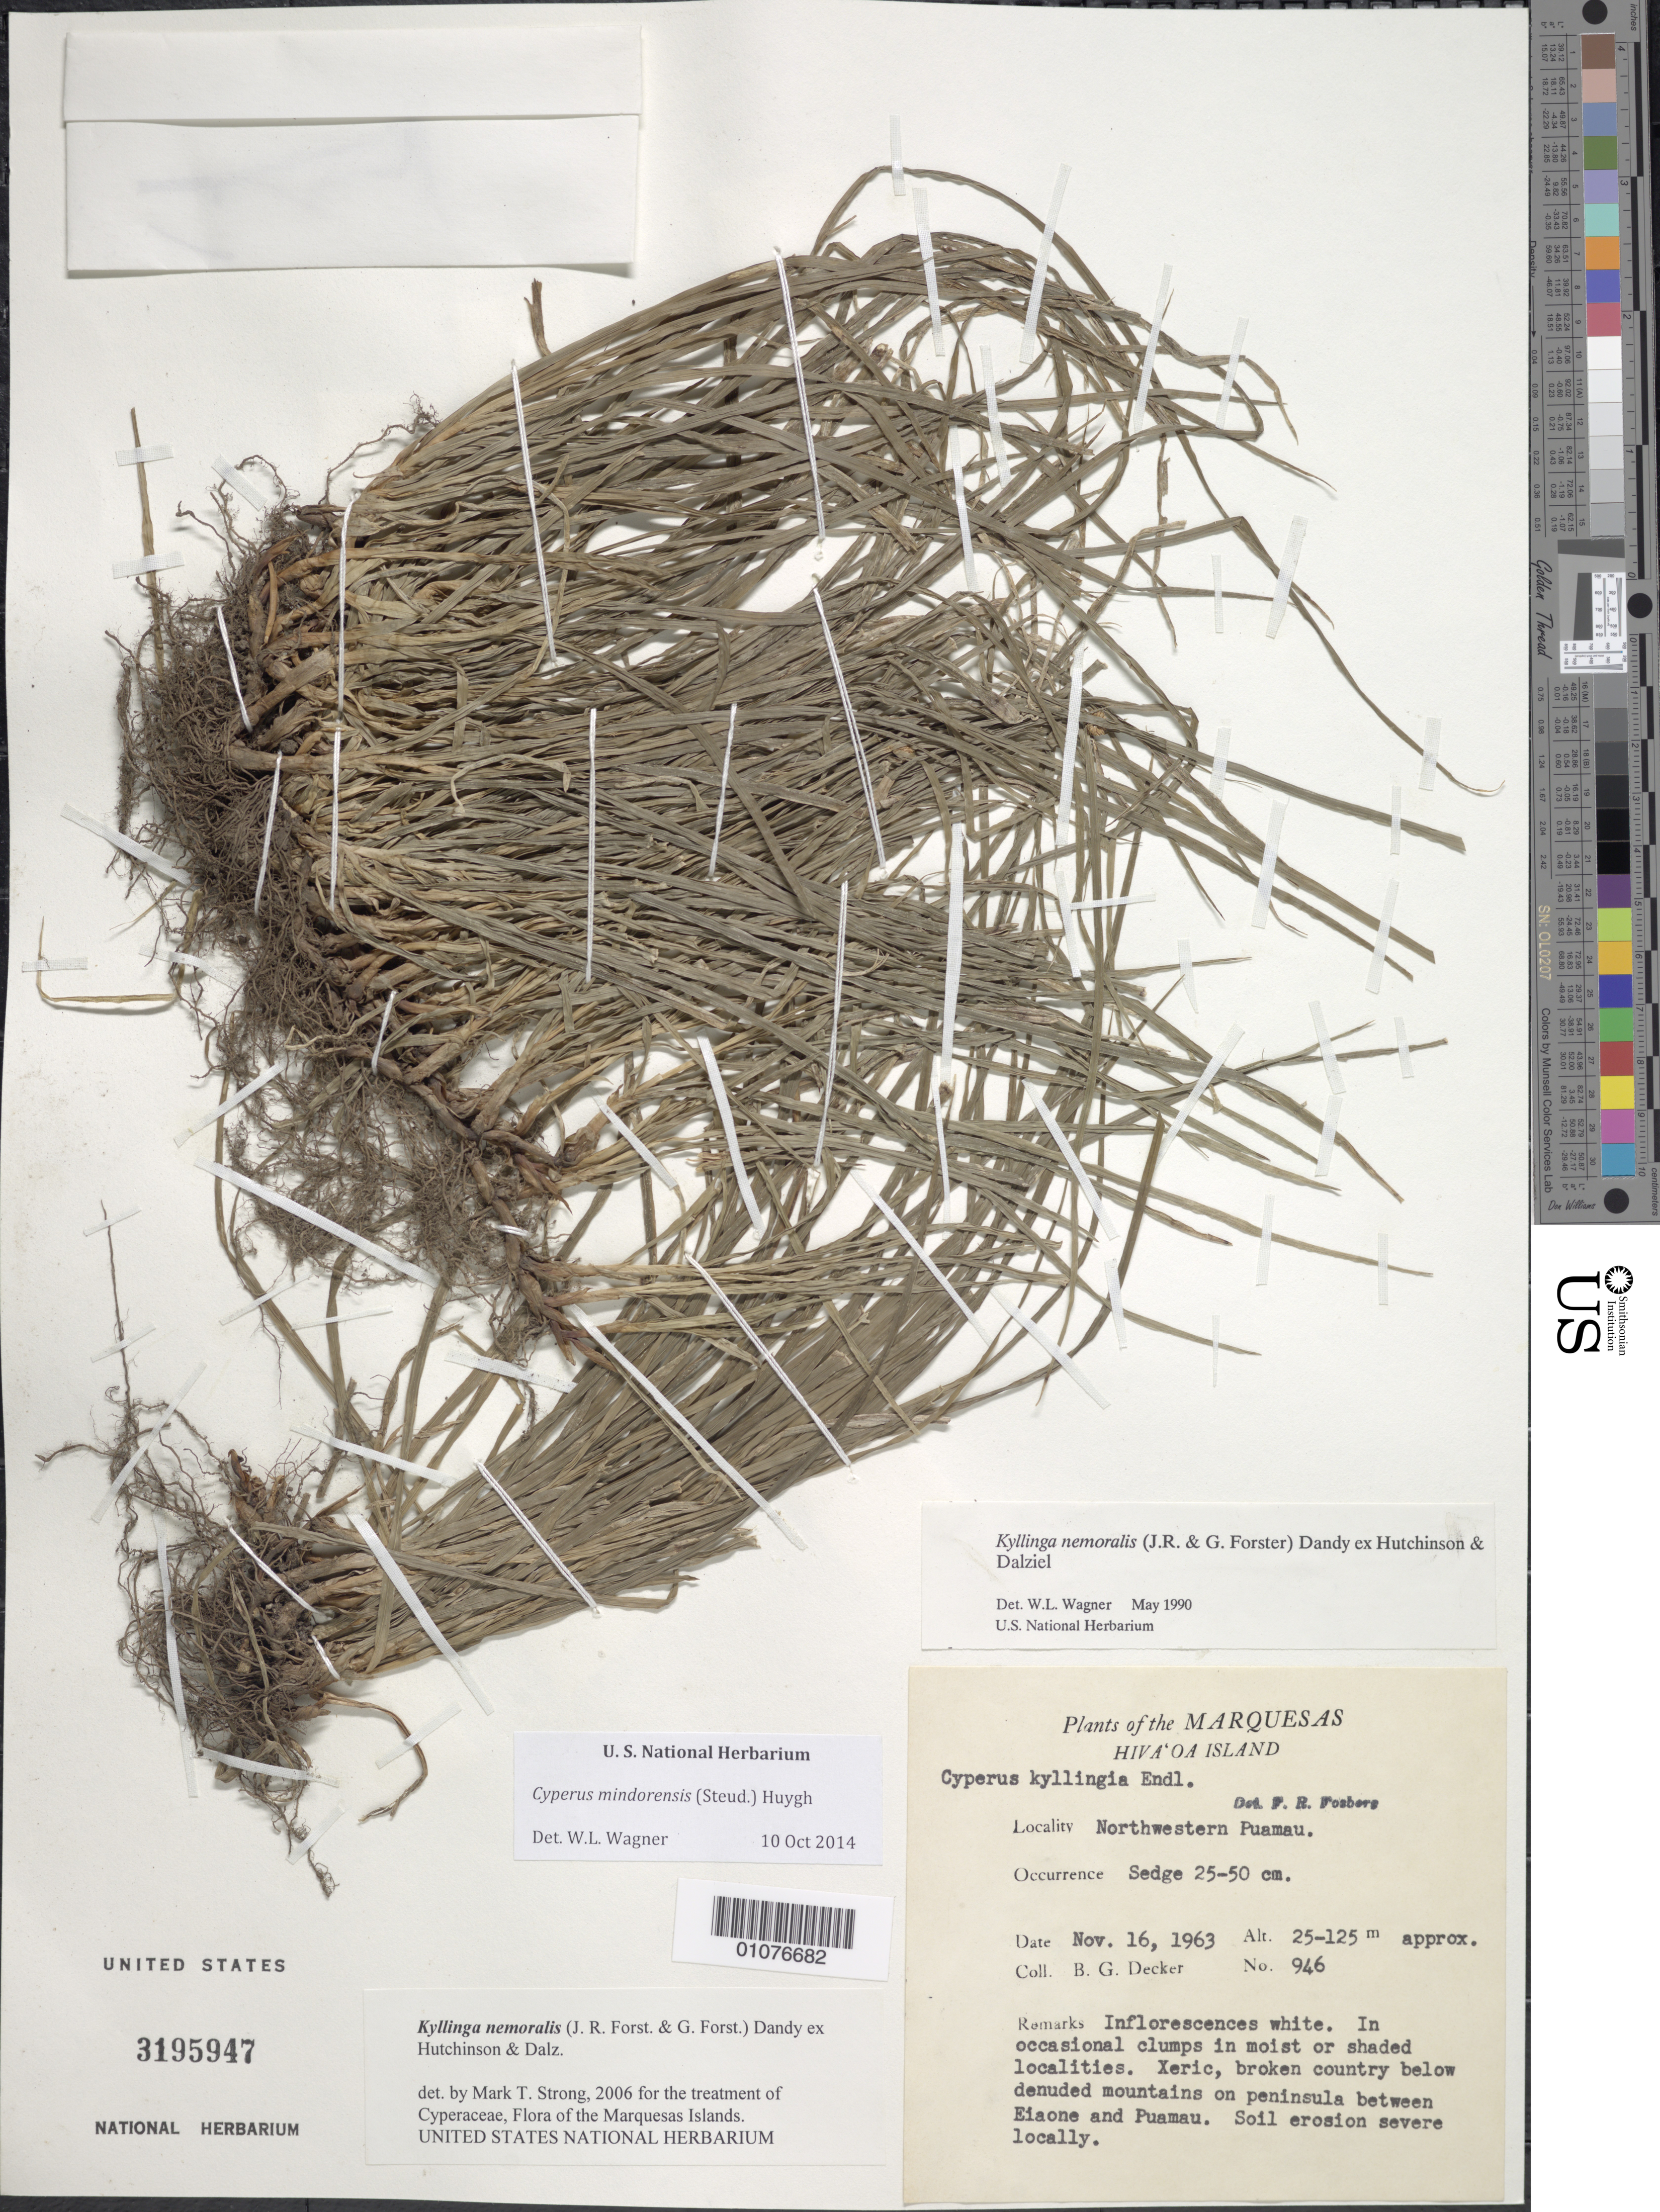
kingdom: Plantae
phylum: Tracheophyta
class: Liliopsida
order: Poales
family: Cyperaceae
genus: Cyperus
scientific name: Cyperus mindorensis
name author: (Steud.) Huygh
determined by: Lorence, David H., (PTBG), National Tropical Botanical Garden (UNITED STATES)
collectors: B. G. Decker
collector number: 946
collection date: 1963-11-16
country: French Polynesia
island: Hiva Oa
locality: NW Puamau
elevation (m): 25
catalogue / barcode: US 3195947